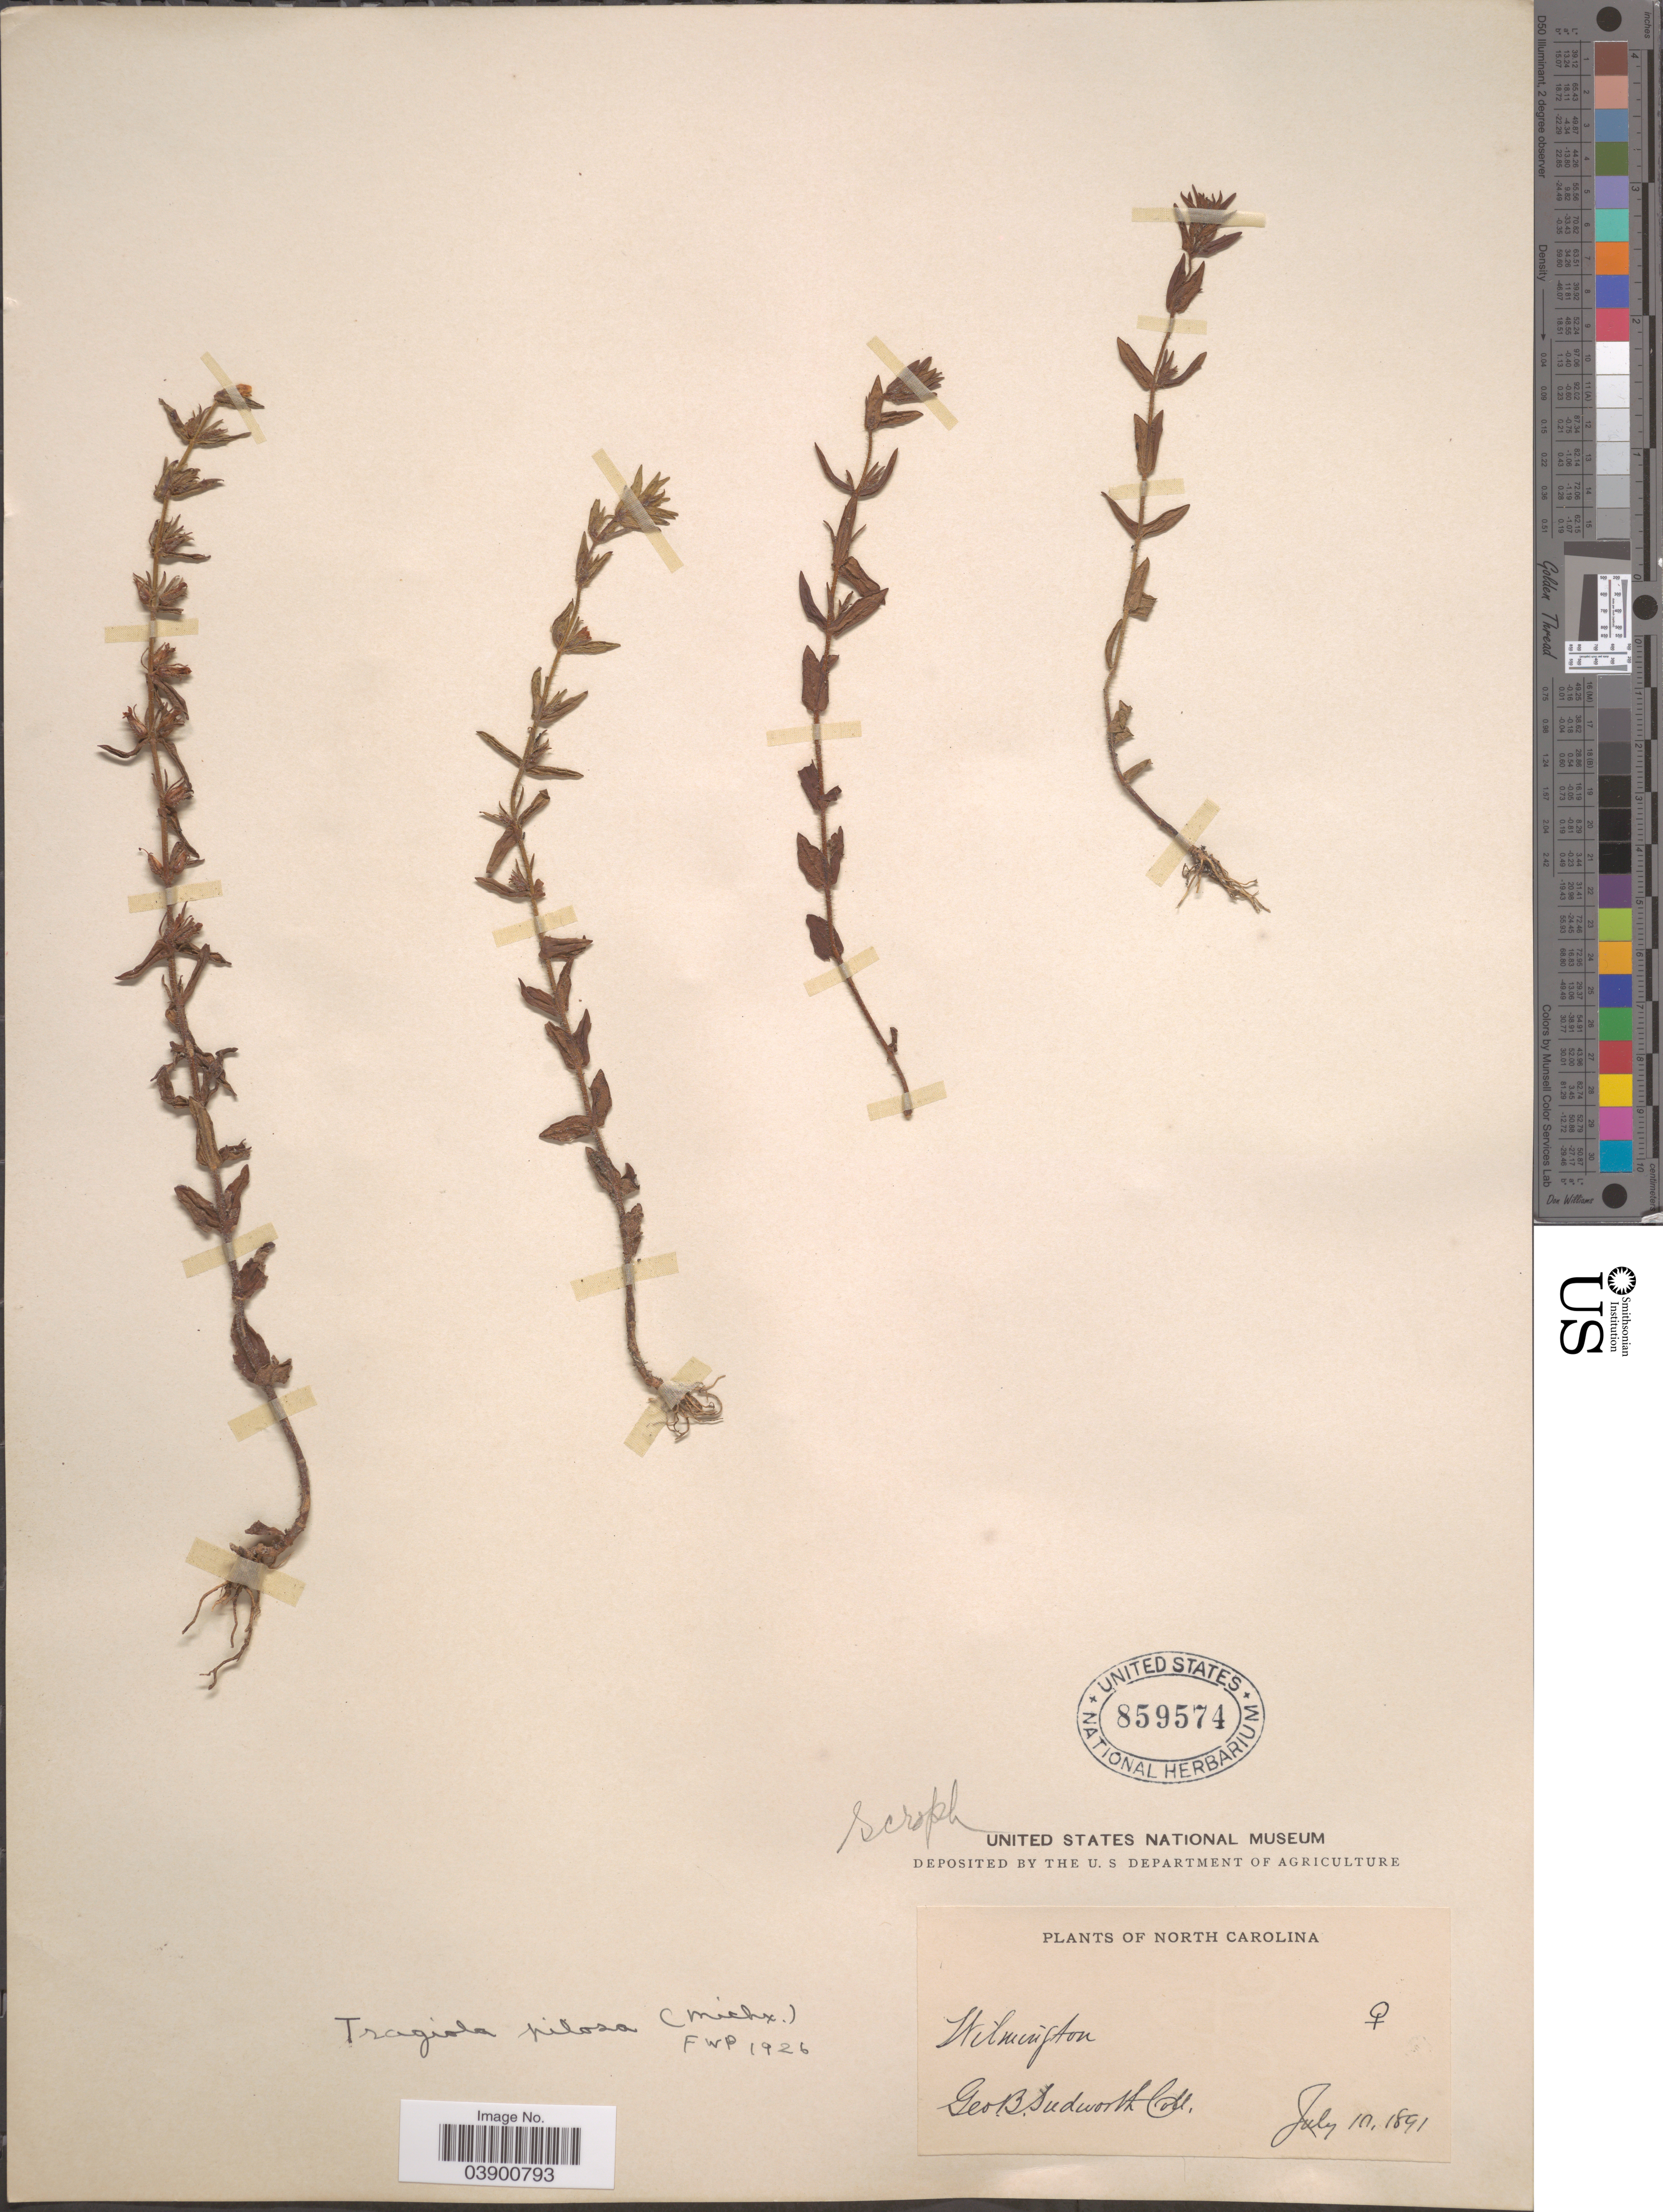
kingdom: Plantae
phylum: Tracheophyta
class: Magnoliopsida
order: Lamiales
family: Plantaginaceae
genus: Gratiola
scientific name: Gratiola pilosa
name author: Michx.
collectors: G. B. Sudworth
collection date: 1891-07-10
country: United States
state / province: North Carolina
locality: Wilmington.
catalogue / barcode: US 859574